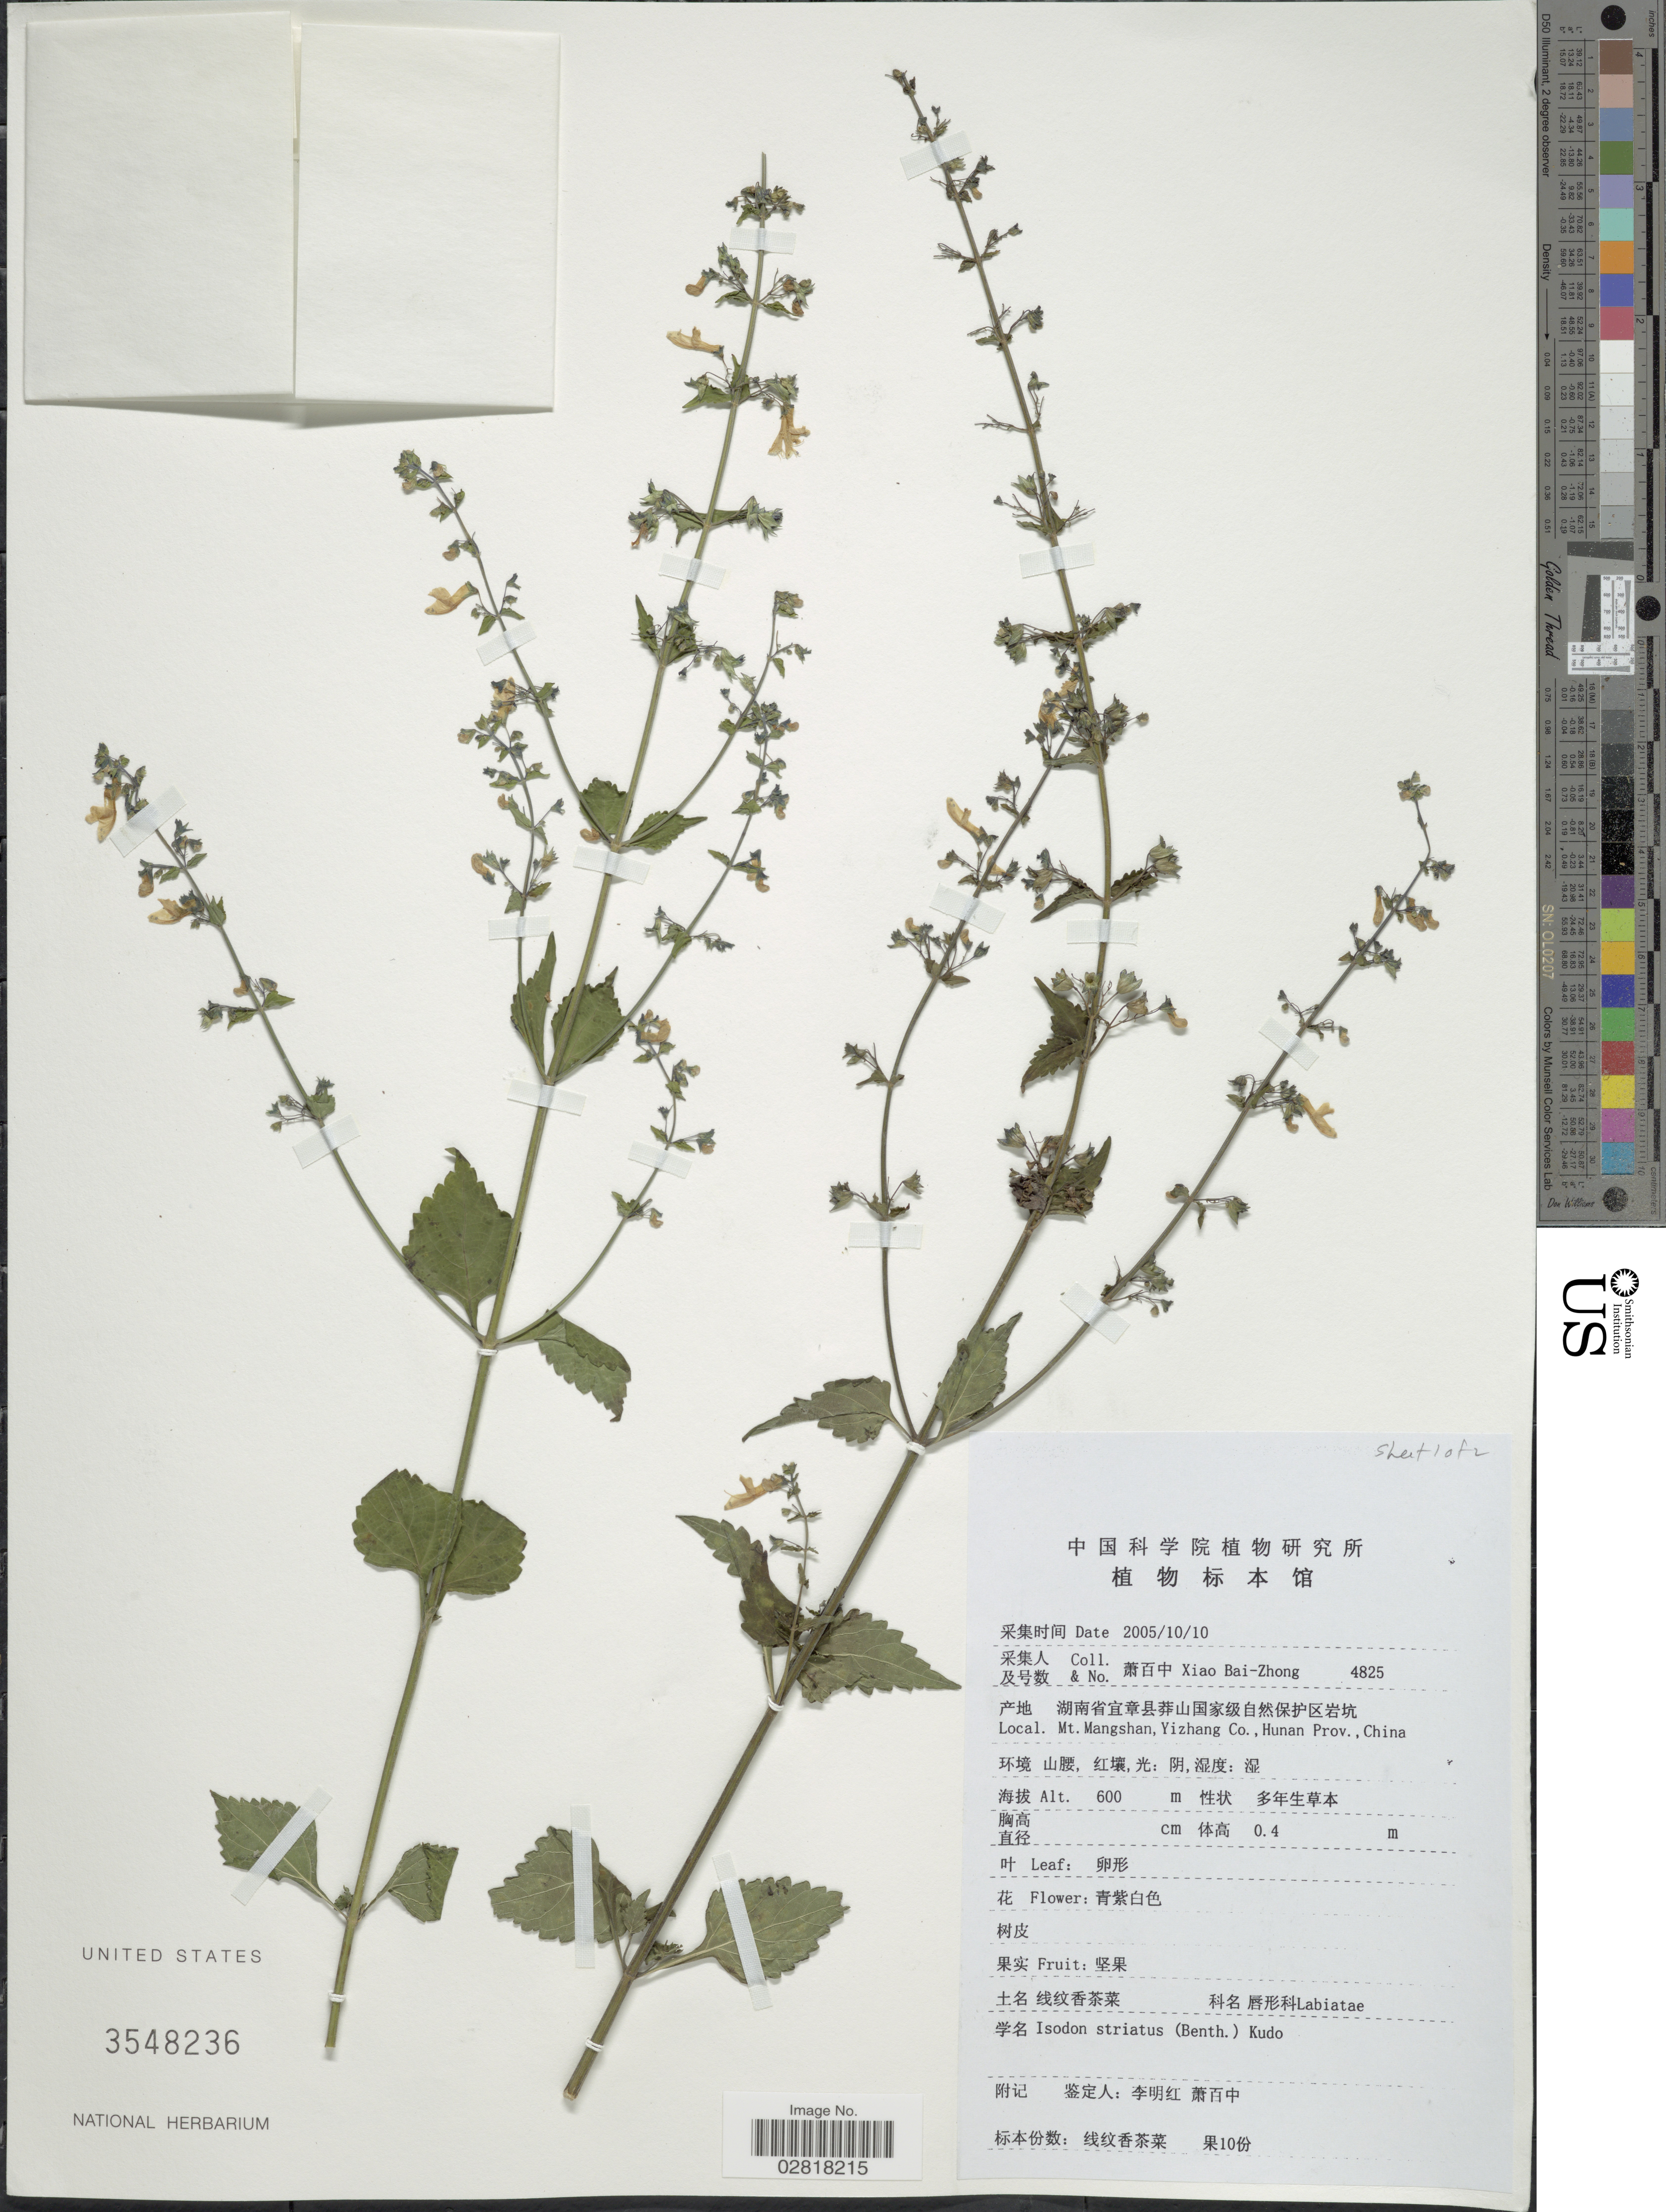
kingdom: Plantae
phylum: Tracheophyta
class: Magnoliopsida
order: Lamiales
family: Lamiaceae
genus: Plectranthus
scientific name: Plectranthus striatus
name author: Benth.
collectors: B. Z. Xiao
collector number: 4825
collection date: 2005-10-10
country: China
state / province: Hunan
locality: Mt. Mangshan, Yizhang Co.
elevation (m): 600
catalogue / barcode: US 3548236